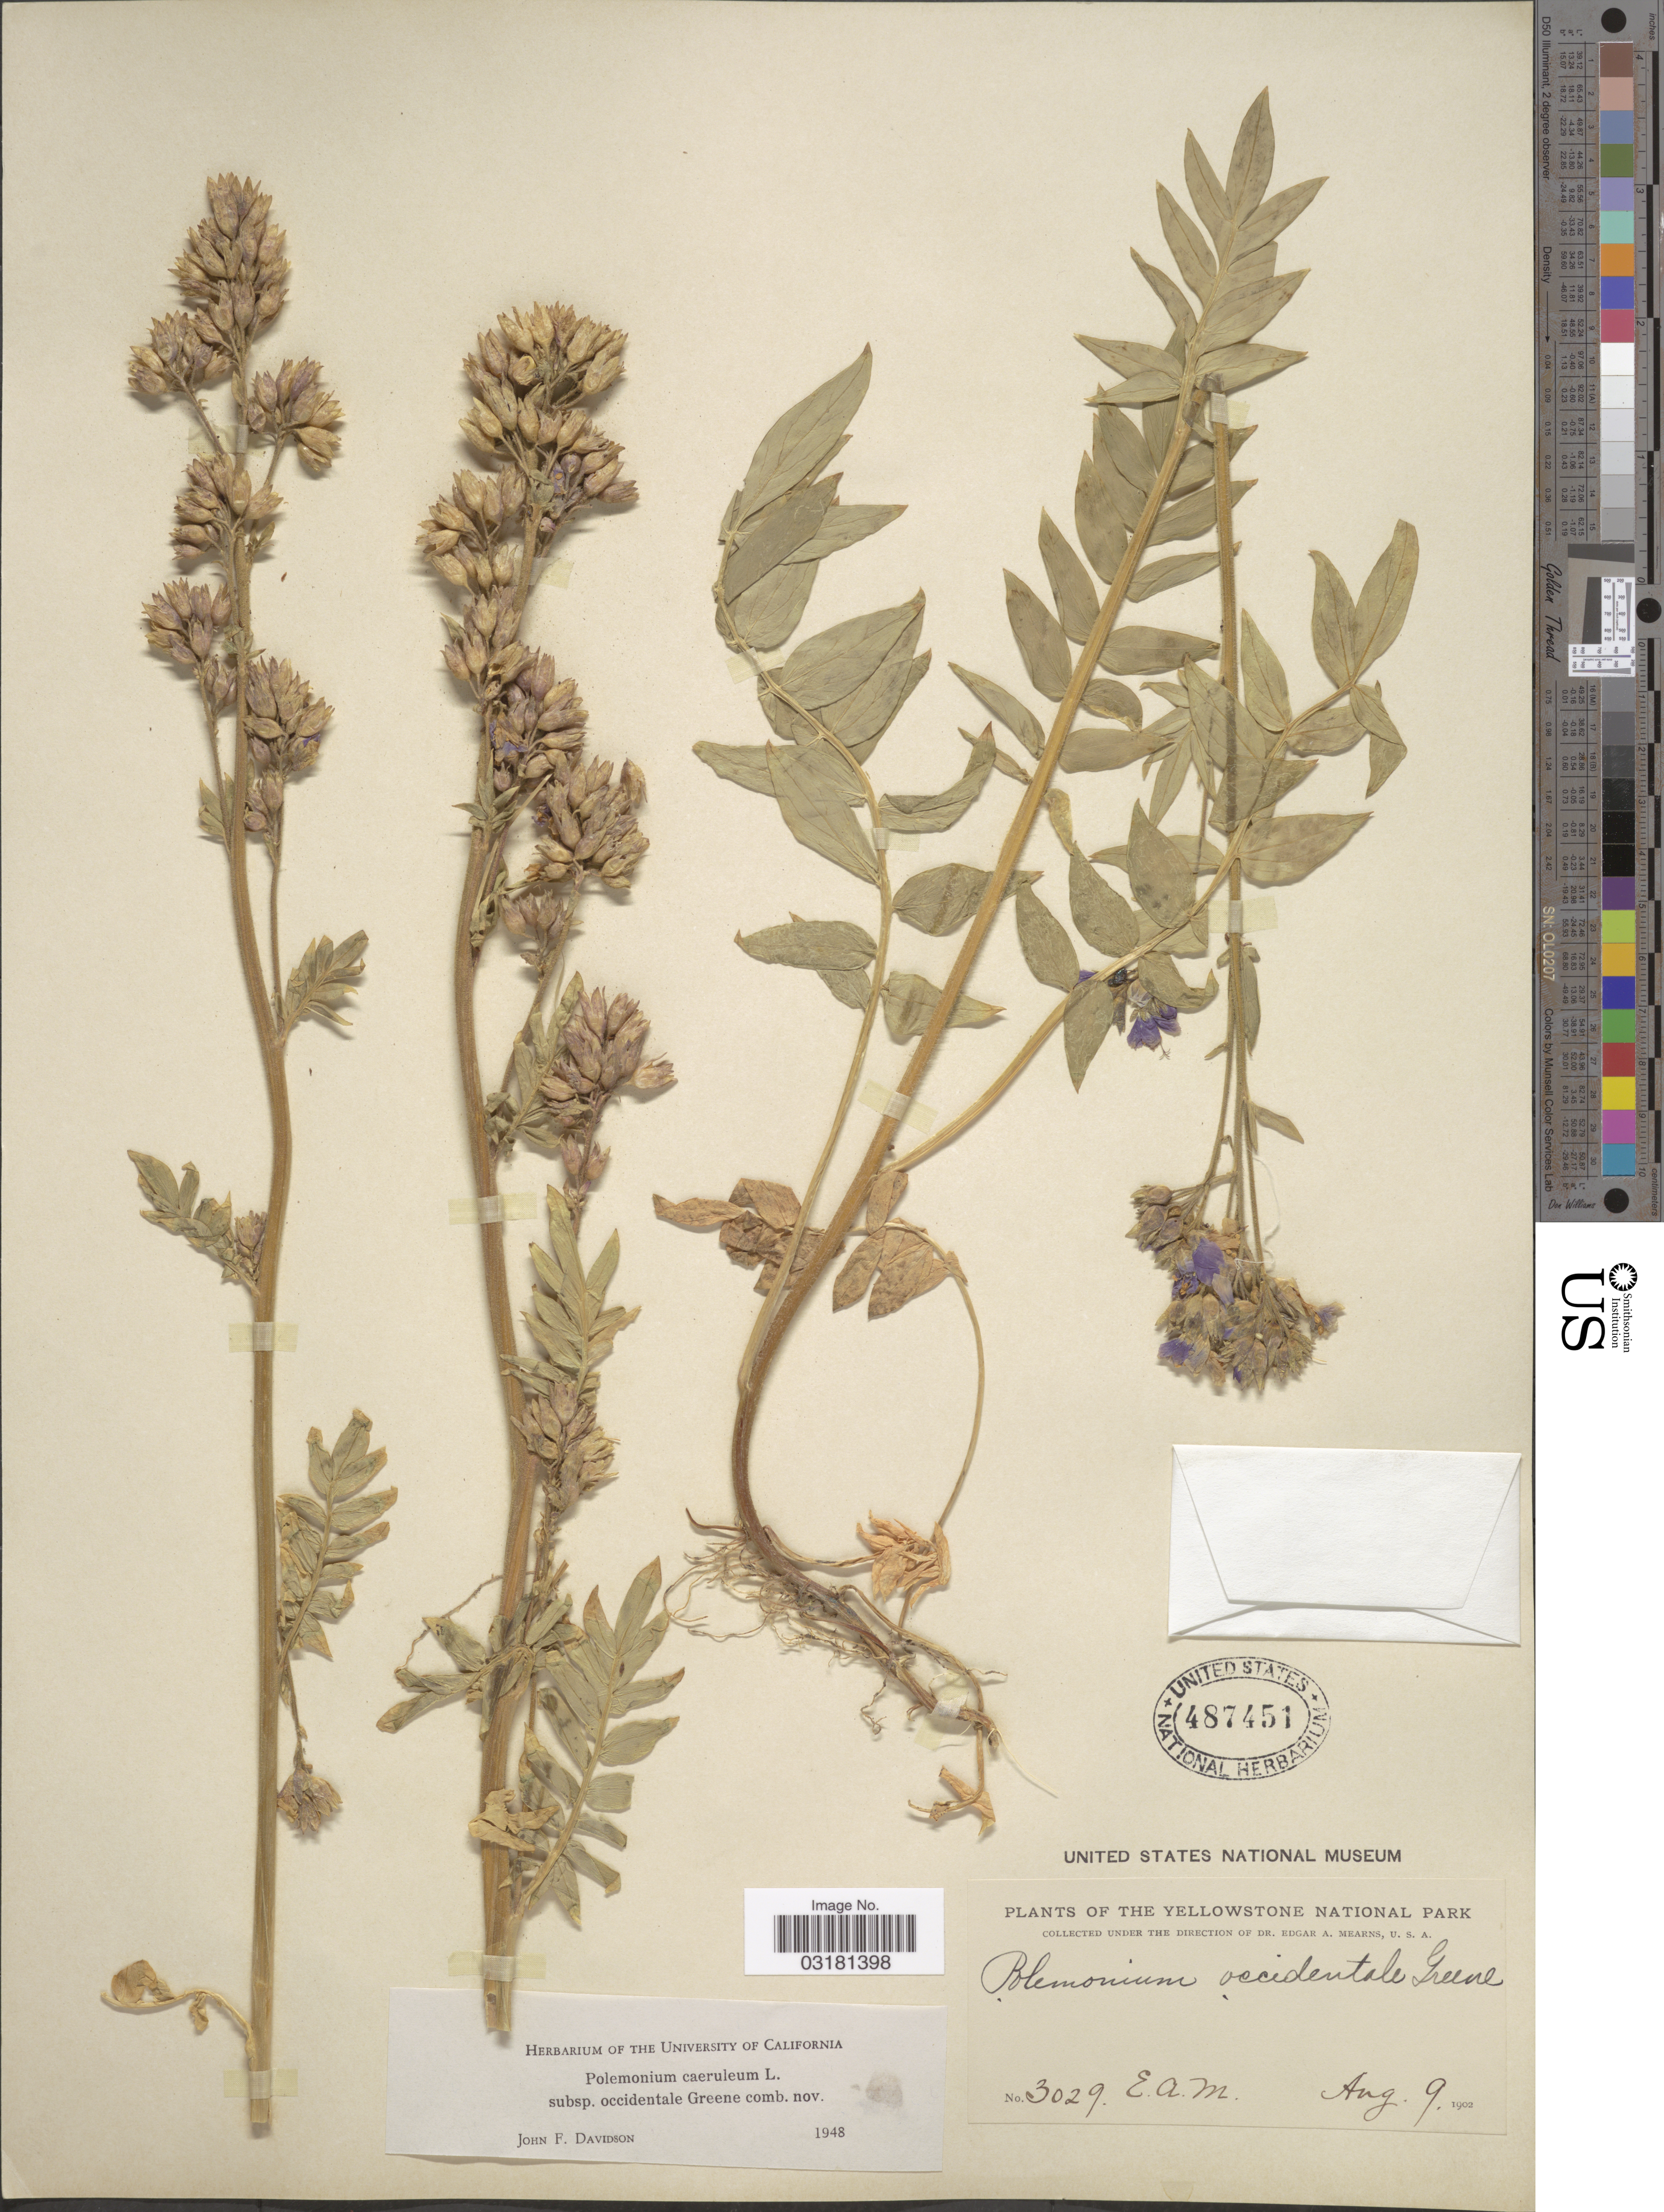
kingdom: Plantae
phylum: Tracheophyta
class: Magnoliopsida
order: Ericales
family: Polemoniaceae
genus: Polemonium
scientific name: Polemonium occidentale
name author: Greene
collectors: E. A. Mearns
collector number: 3029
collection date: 1902-08-09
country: United States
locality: The Yellowstone National Park.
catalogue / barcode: US 487451